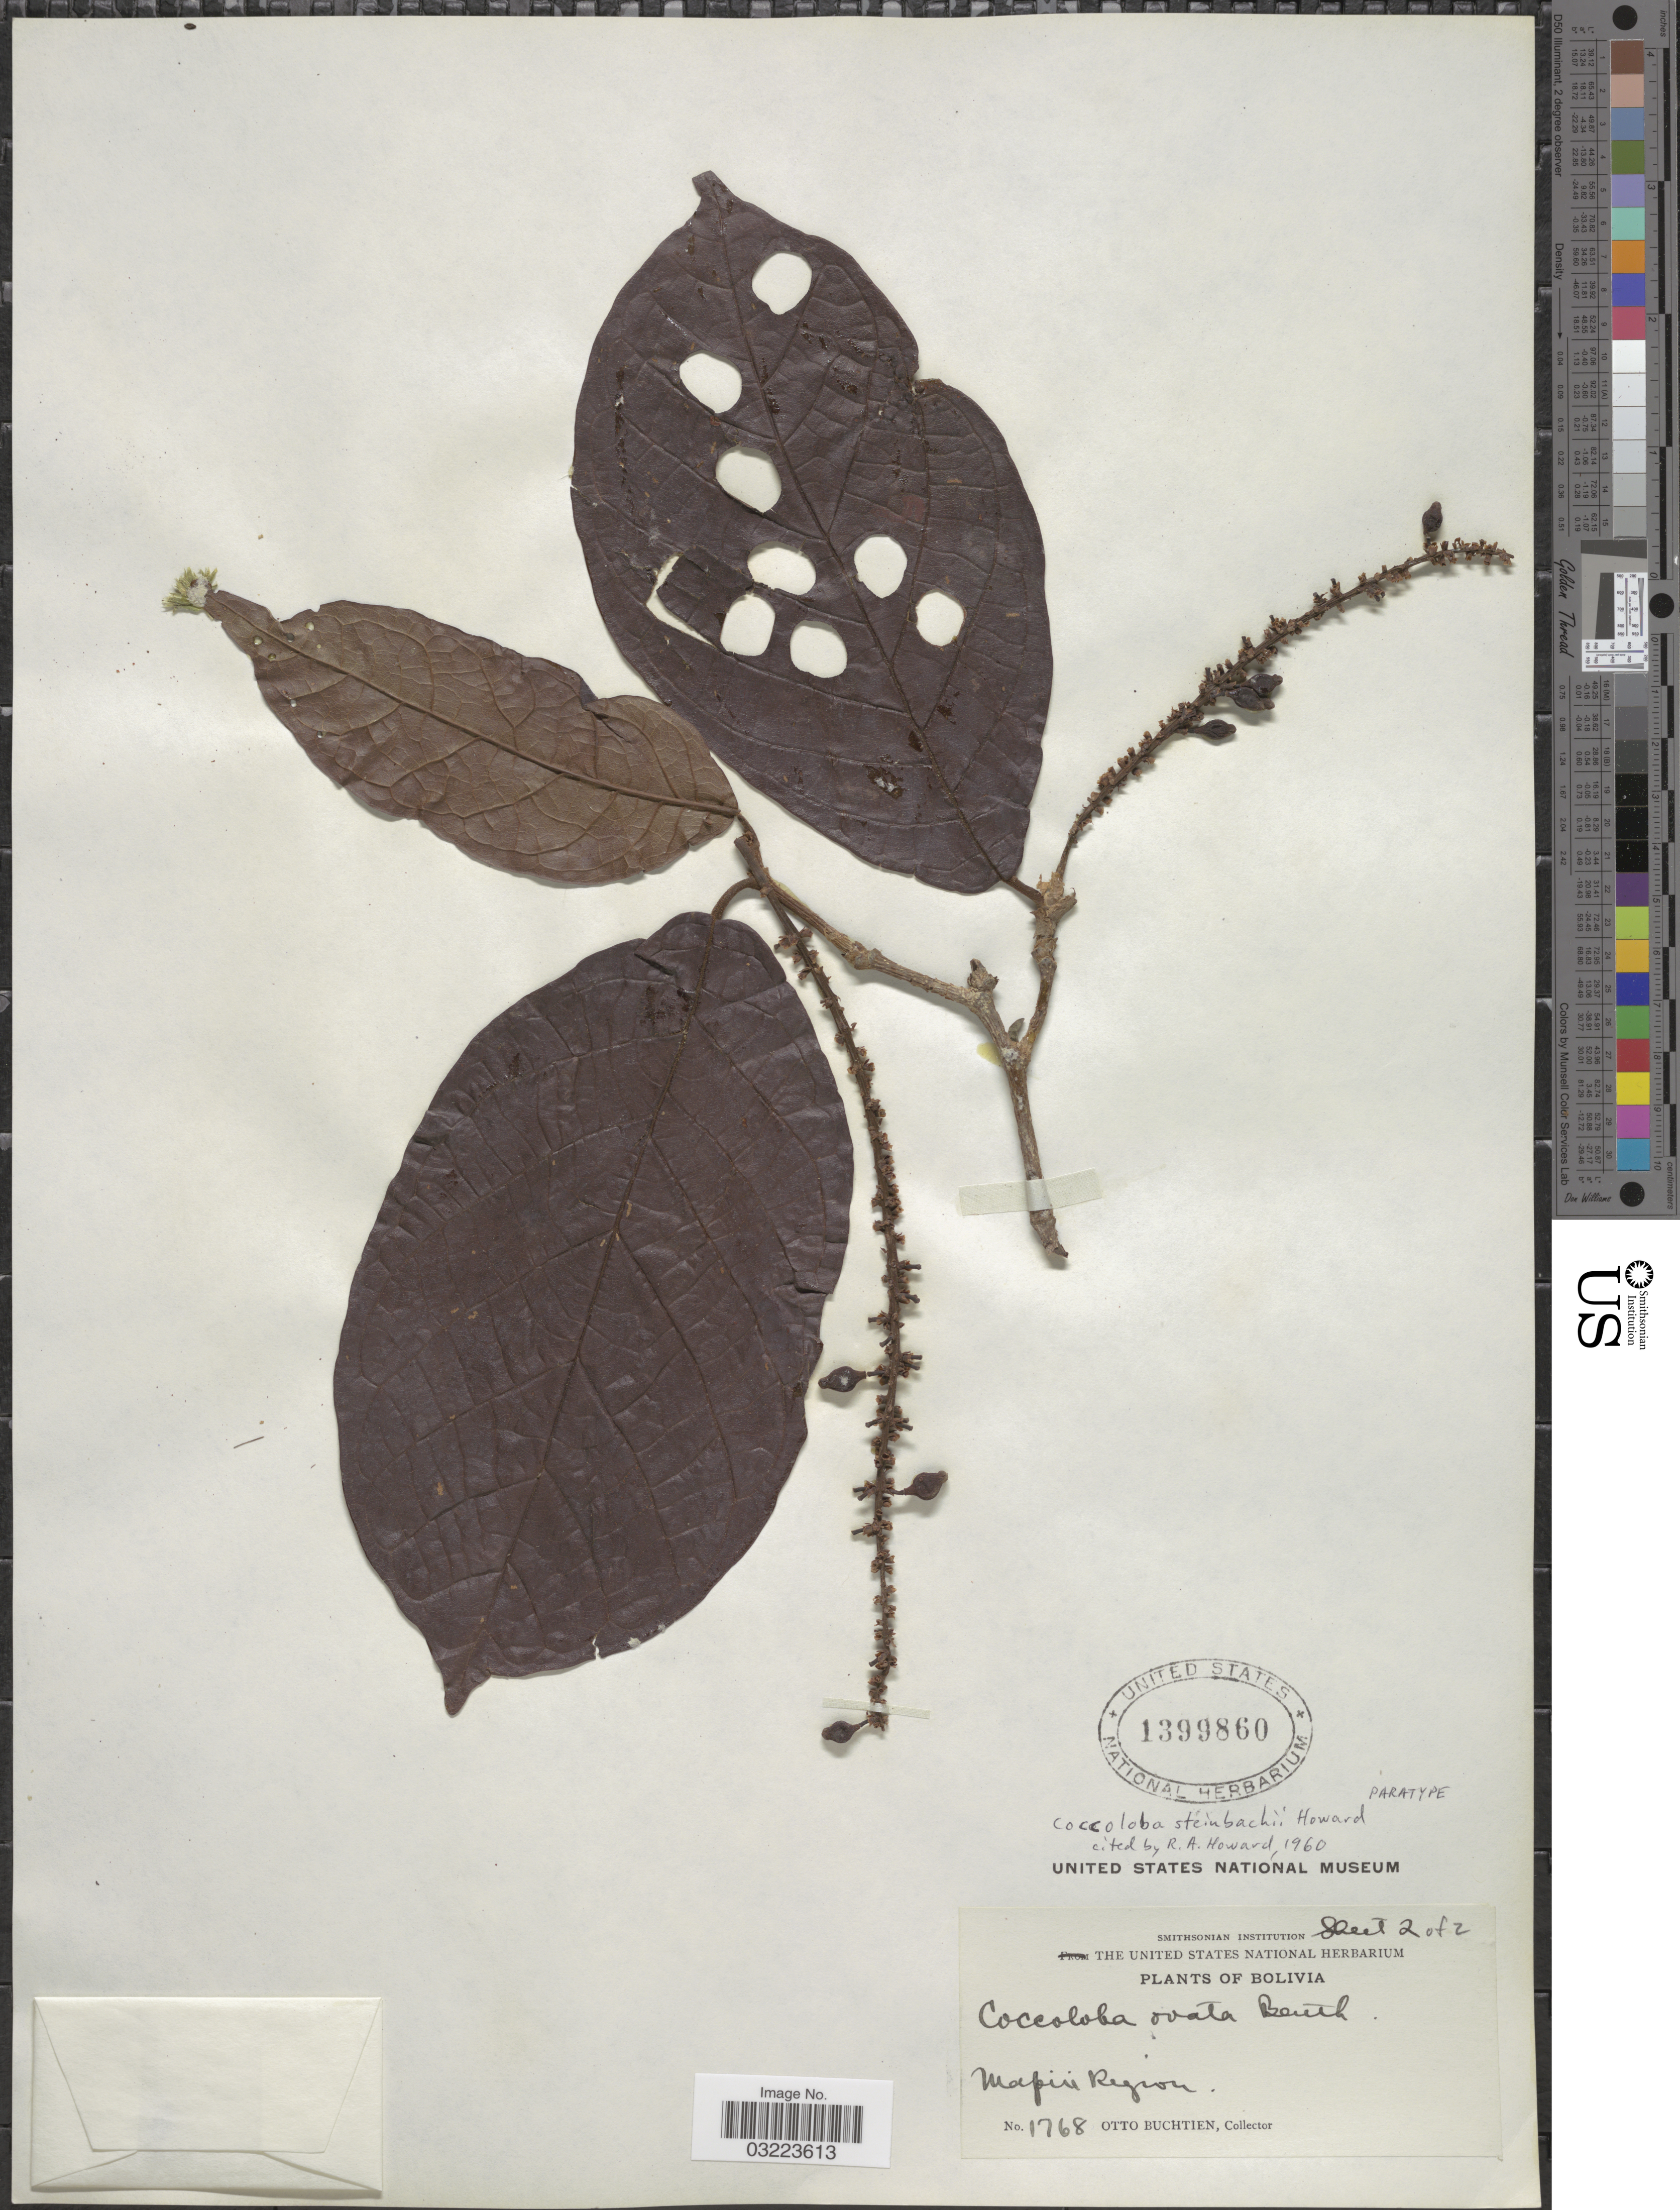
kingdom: Plantae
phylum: Tracheophyta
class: Magnoliopsida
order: Caryophyllales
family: Polygonaceae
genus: Coccoloba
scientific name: Coccoloba steinbachii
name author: R.A. Howard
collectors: O. Buchtien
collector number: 1768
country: Bolivia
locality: Mapiri Region.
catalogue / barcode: US 1399860